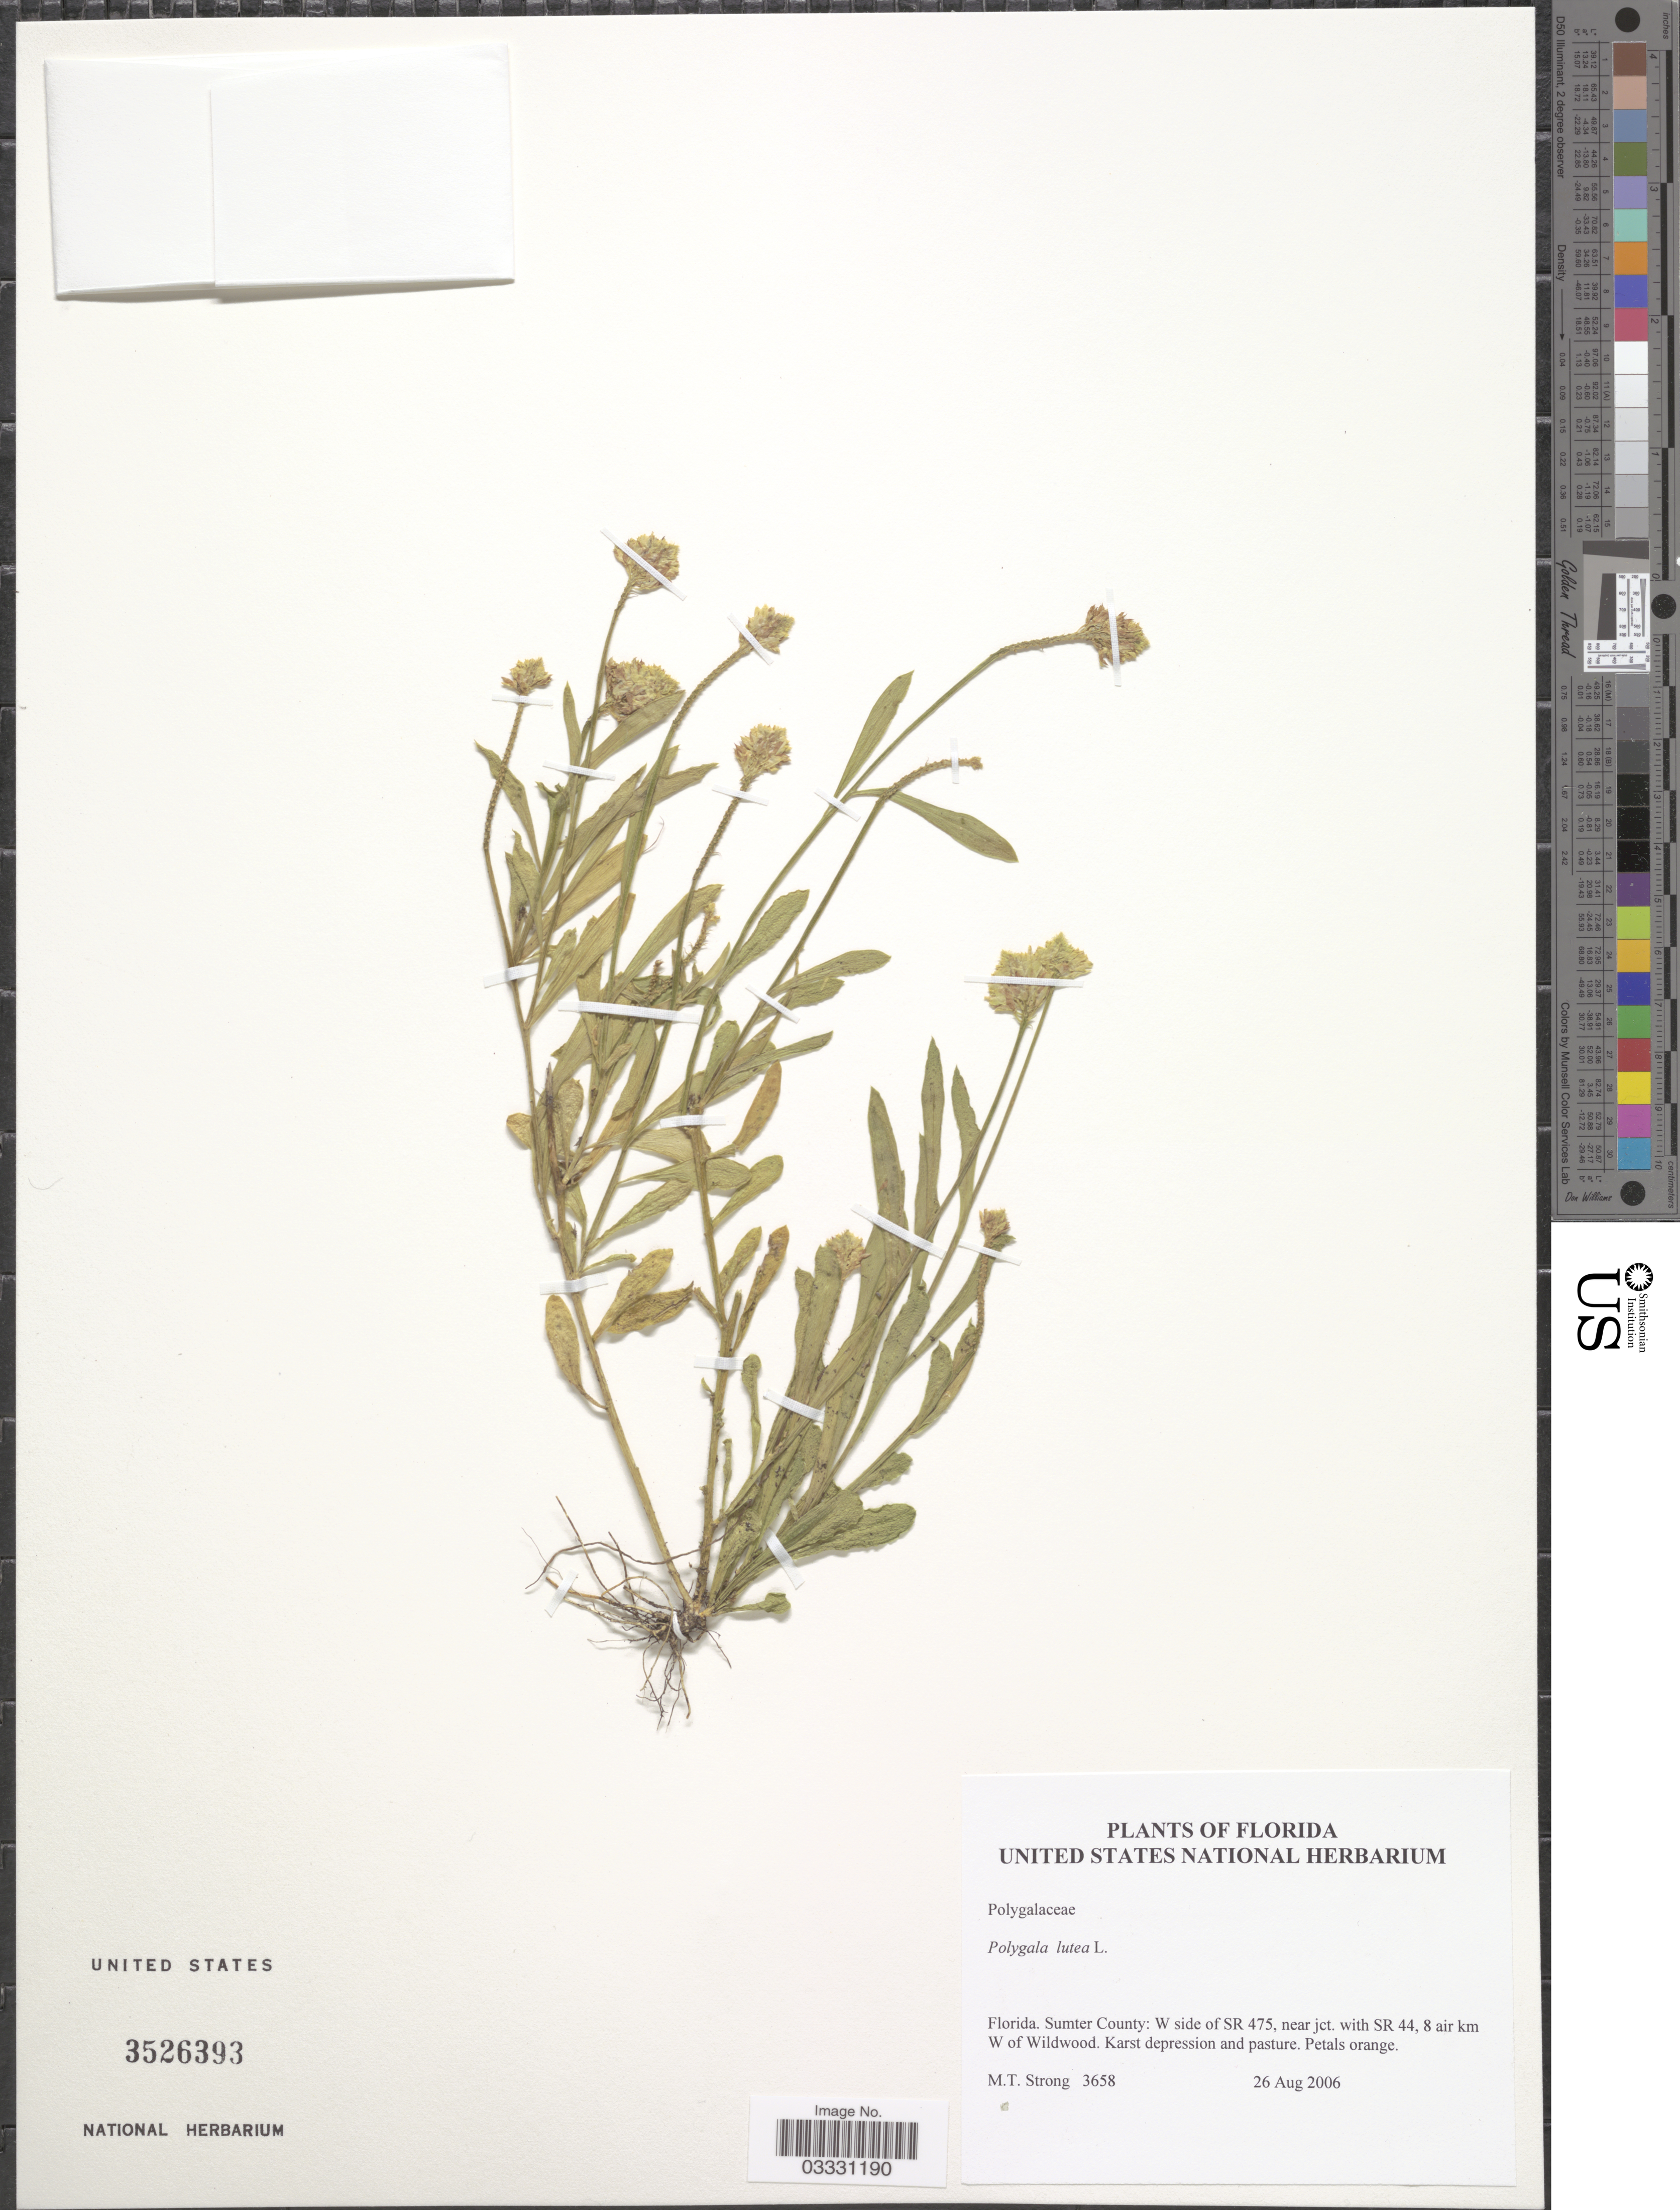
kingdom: Plantae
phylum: Tracheophyta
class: Magnoliopsida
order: Fabales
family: Polygalaceae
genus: Polygala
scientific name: Polygala lutea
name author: L.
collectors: M. T. Strong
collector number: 3658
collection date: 2006-08-26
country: United States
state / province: Florida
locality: Sumter County: W side of SR 475, near jct. with SR 44, 8 air km W of Wildwood.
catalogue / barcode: US 3526393